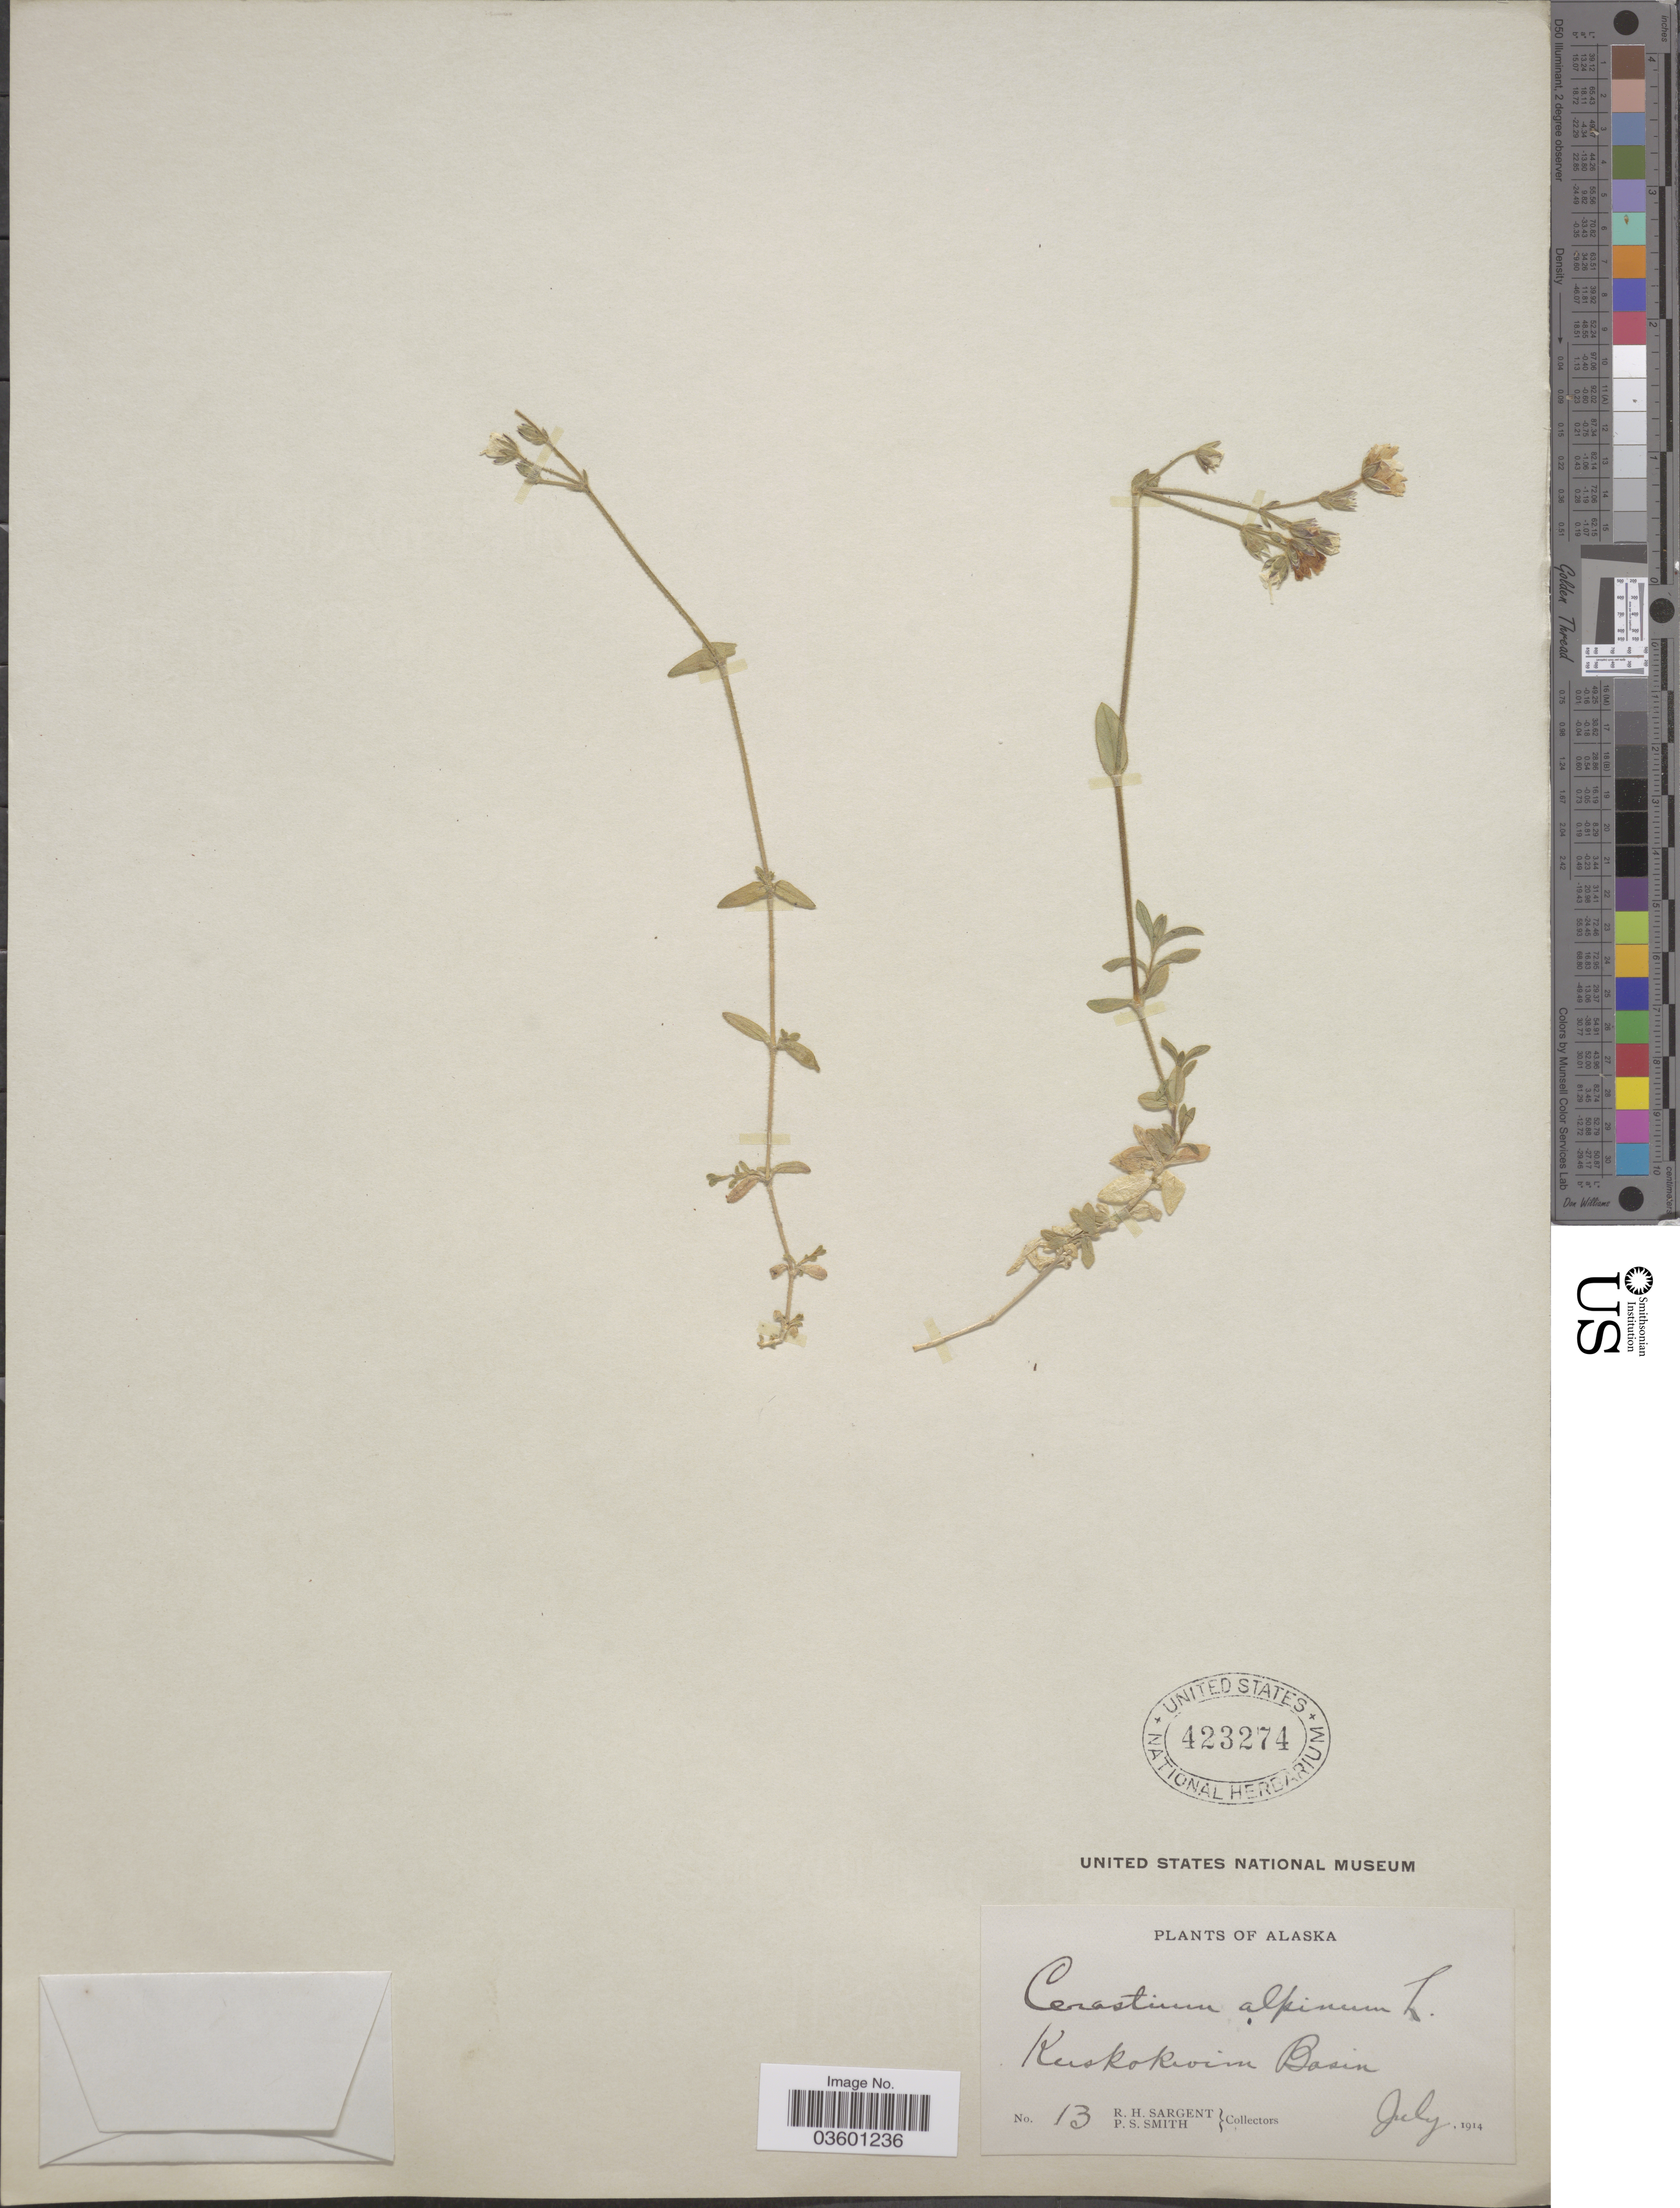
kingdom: Plantae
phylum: Tracheophyta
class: Magnoliopsida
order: Caryophyllales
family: Caryophyllaceae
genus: Cerastium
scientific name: Cerastium beeringianum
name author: Cham. & Schltdl.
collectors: R. Sargent & P. Smith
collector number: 13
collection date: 1914-07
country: United States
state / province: Alaska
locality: Kuskokwim Basin.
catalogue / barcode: US 423274